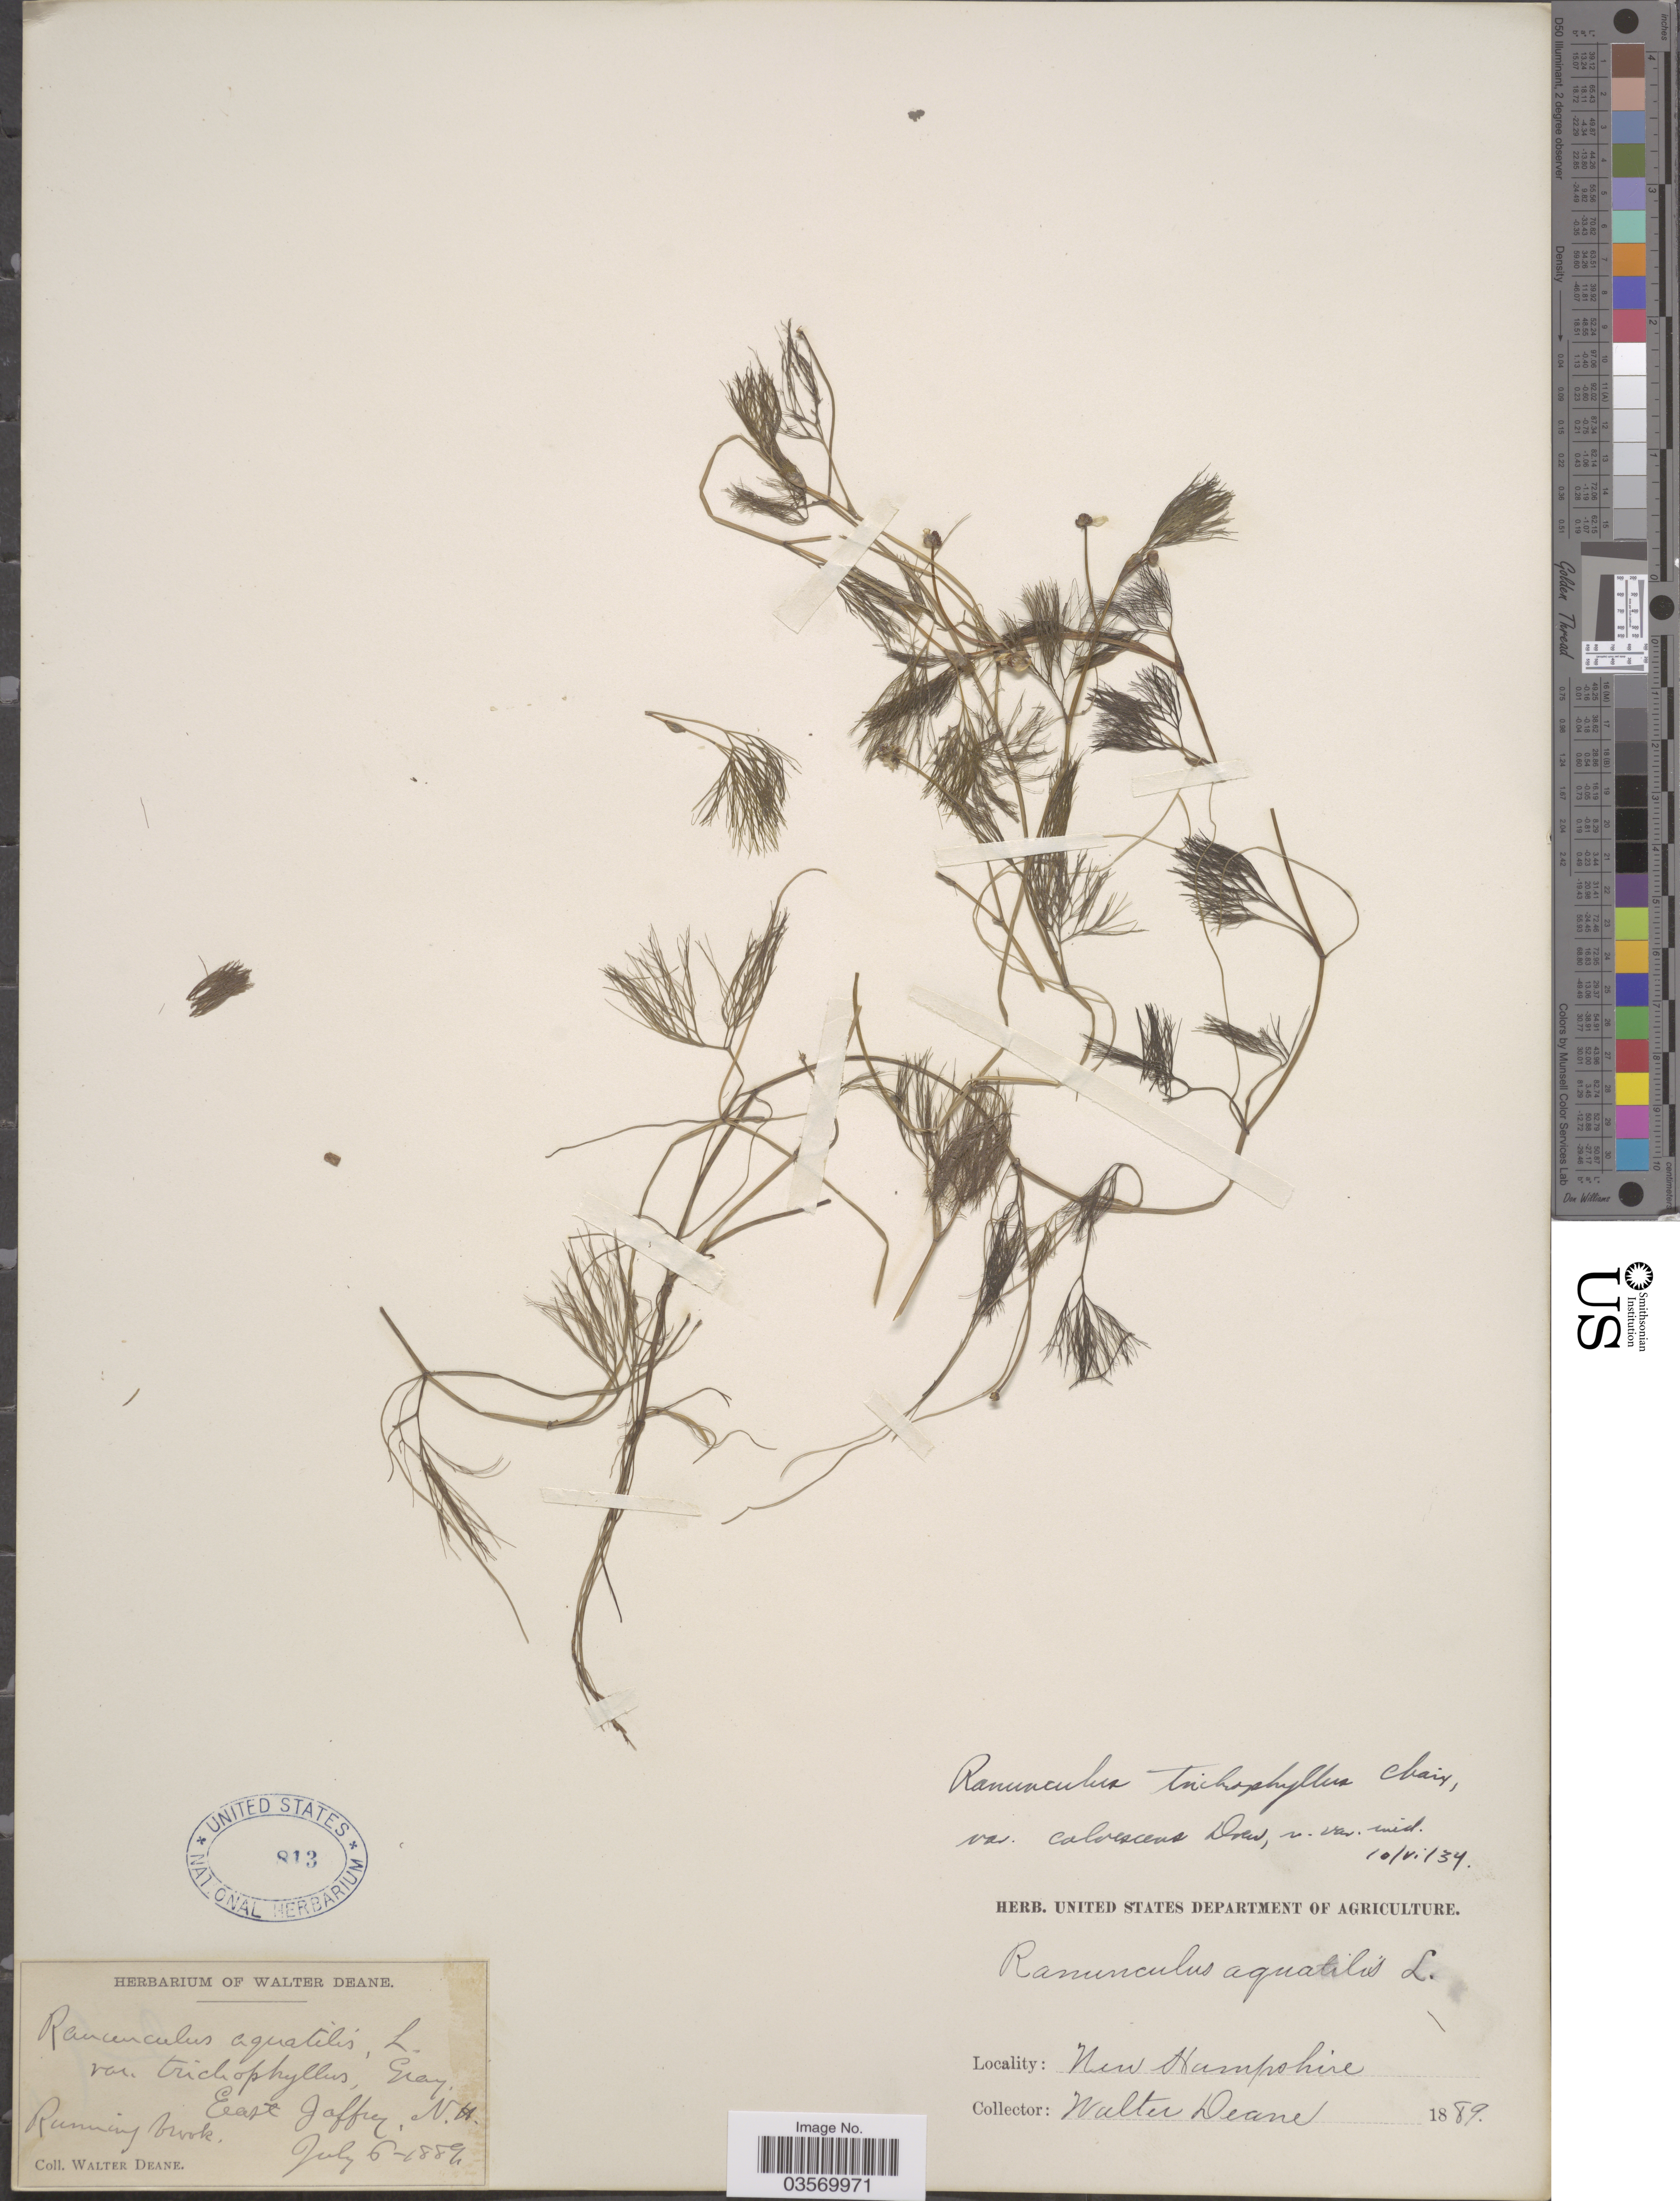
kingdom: Plantae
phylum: Tracheophyta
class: Magnoliopsida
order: Ranunculales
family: Ranunculaceae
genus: Ranunculus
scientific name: Ranunculus trichophyllus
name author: Chaix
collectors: W. Deane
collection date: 1889-07-06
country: United States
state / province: New Hampshire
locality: East Jaffrey.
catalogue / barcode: US 813